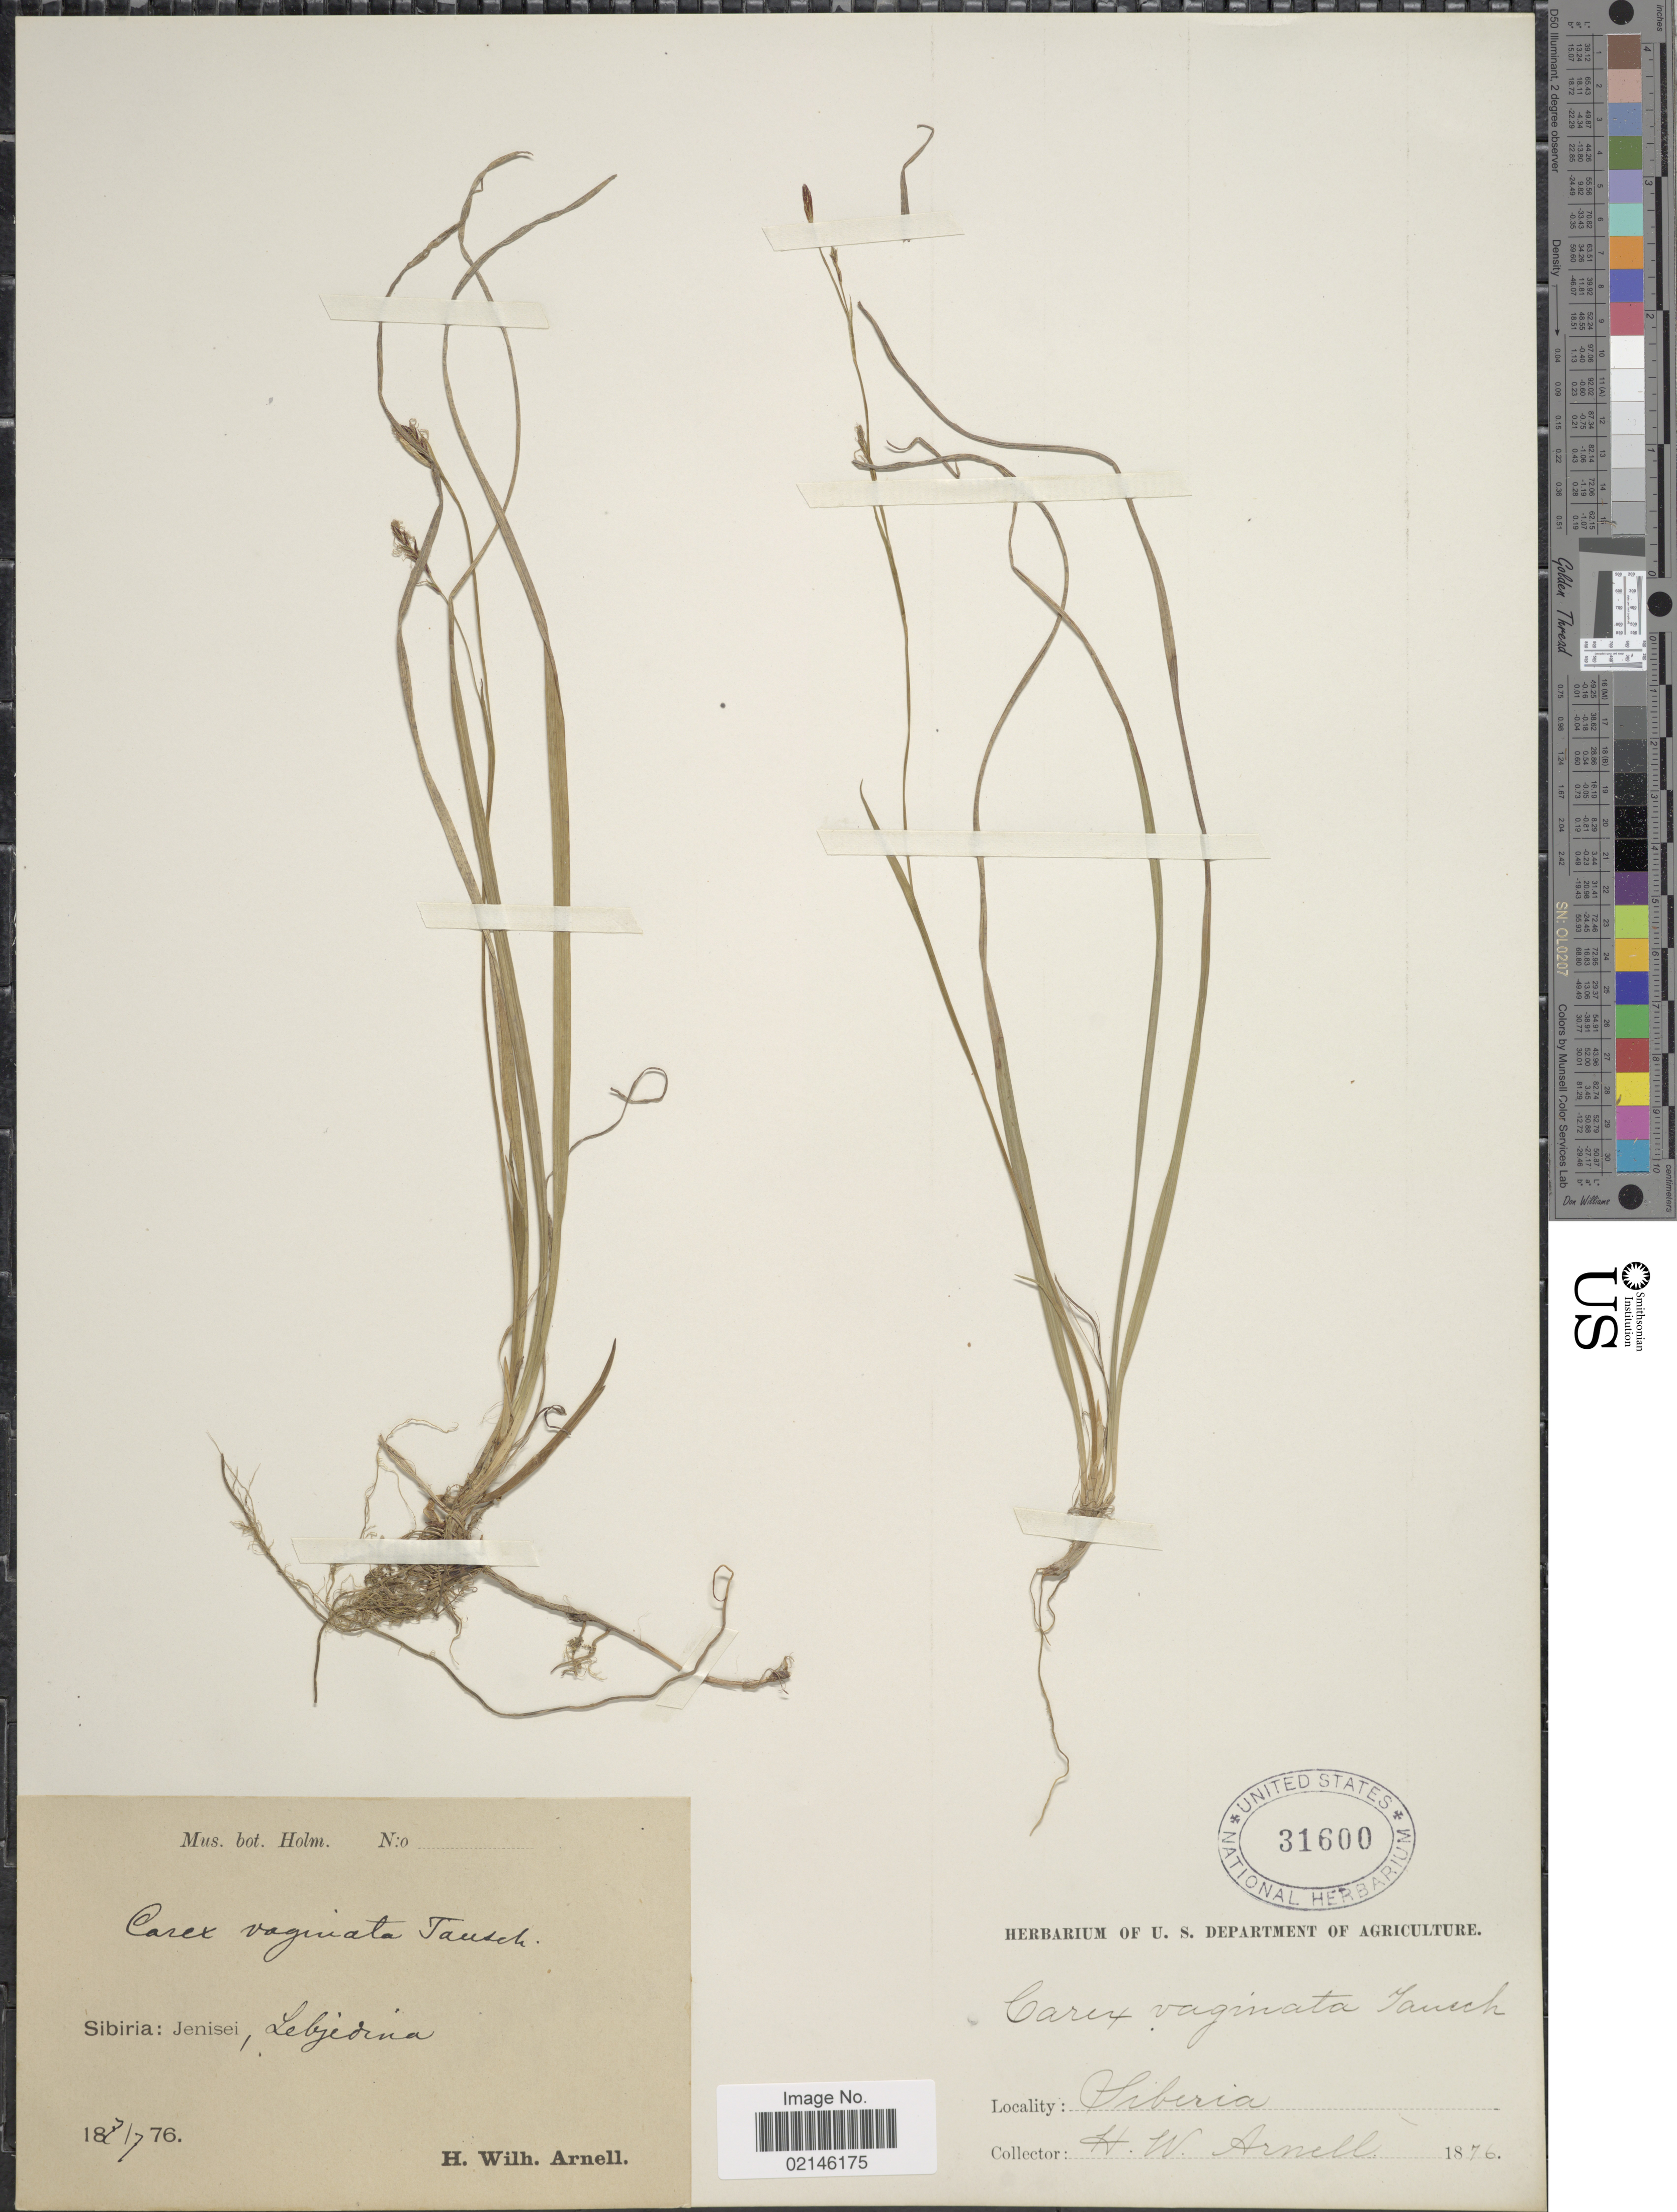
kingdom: Plantae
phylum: Tracheophyta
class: Liliopsida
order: Poales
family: Cyperaceae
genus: Carex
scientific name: Carex vaginata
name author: Tausch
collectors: H. W. Arnell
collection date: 1876-07-07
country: Russian Federation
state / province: Krasnoyarsk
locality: Sibiria: Jenisei, Lebjediva (Lebedevo)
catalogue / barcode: US 31600